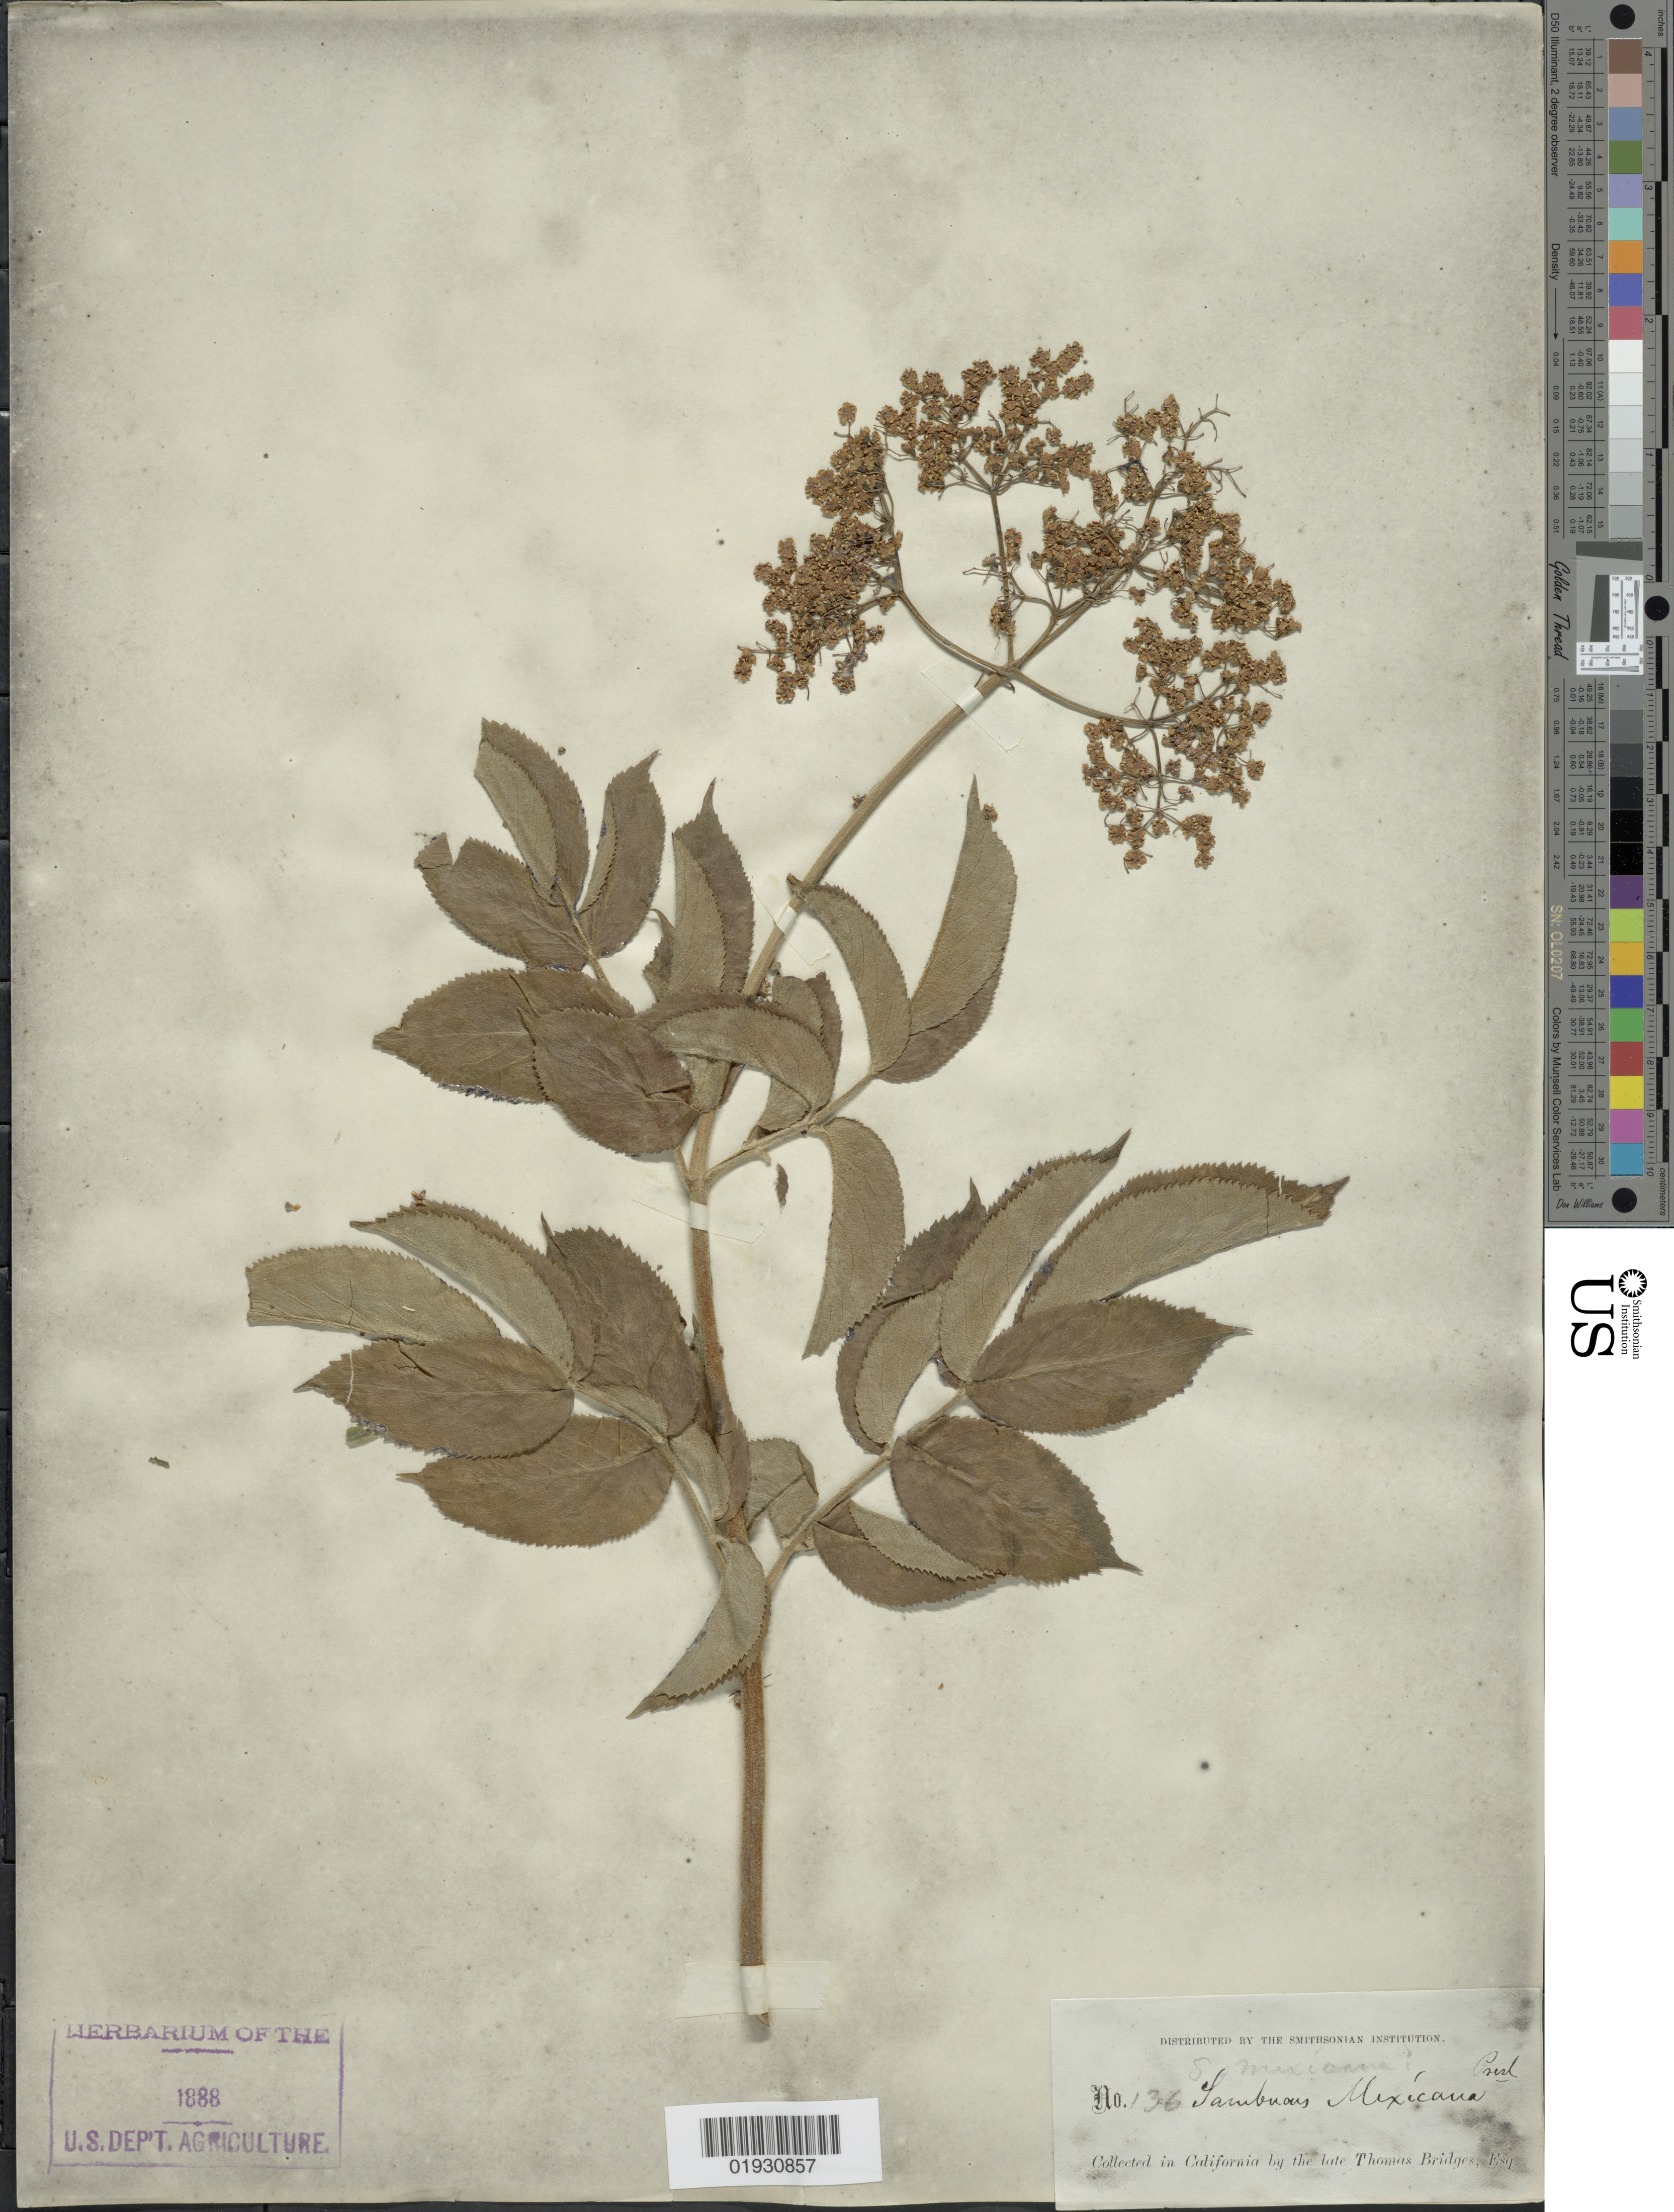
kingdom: Plantae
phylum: Tracheophyta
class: Magnoliopsida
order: Dipsacales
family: Viburnaceae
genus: Sambucus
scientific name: Sambucus cerulea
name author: Raf.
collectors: T. Bridges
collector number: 136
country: United States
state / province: California